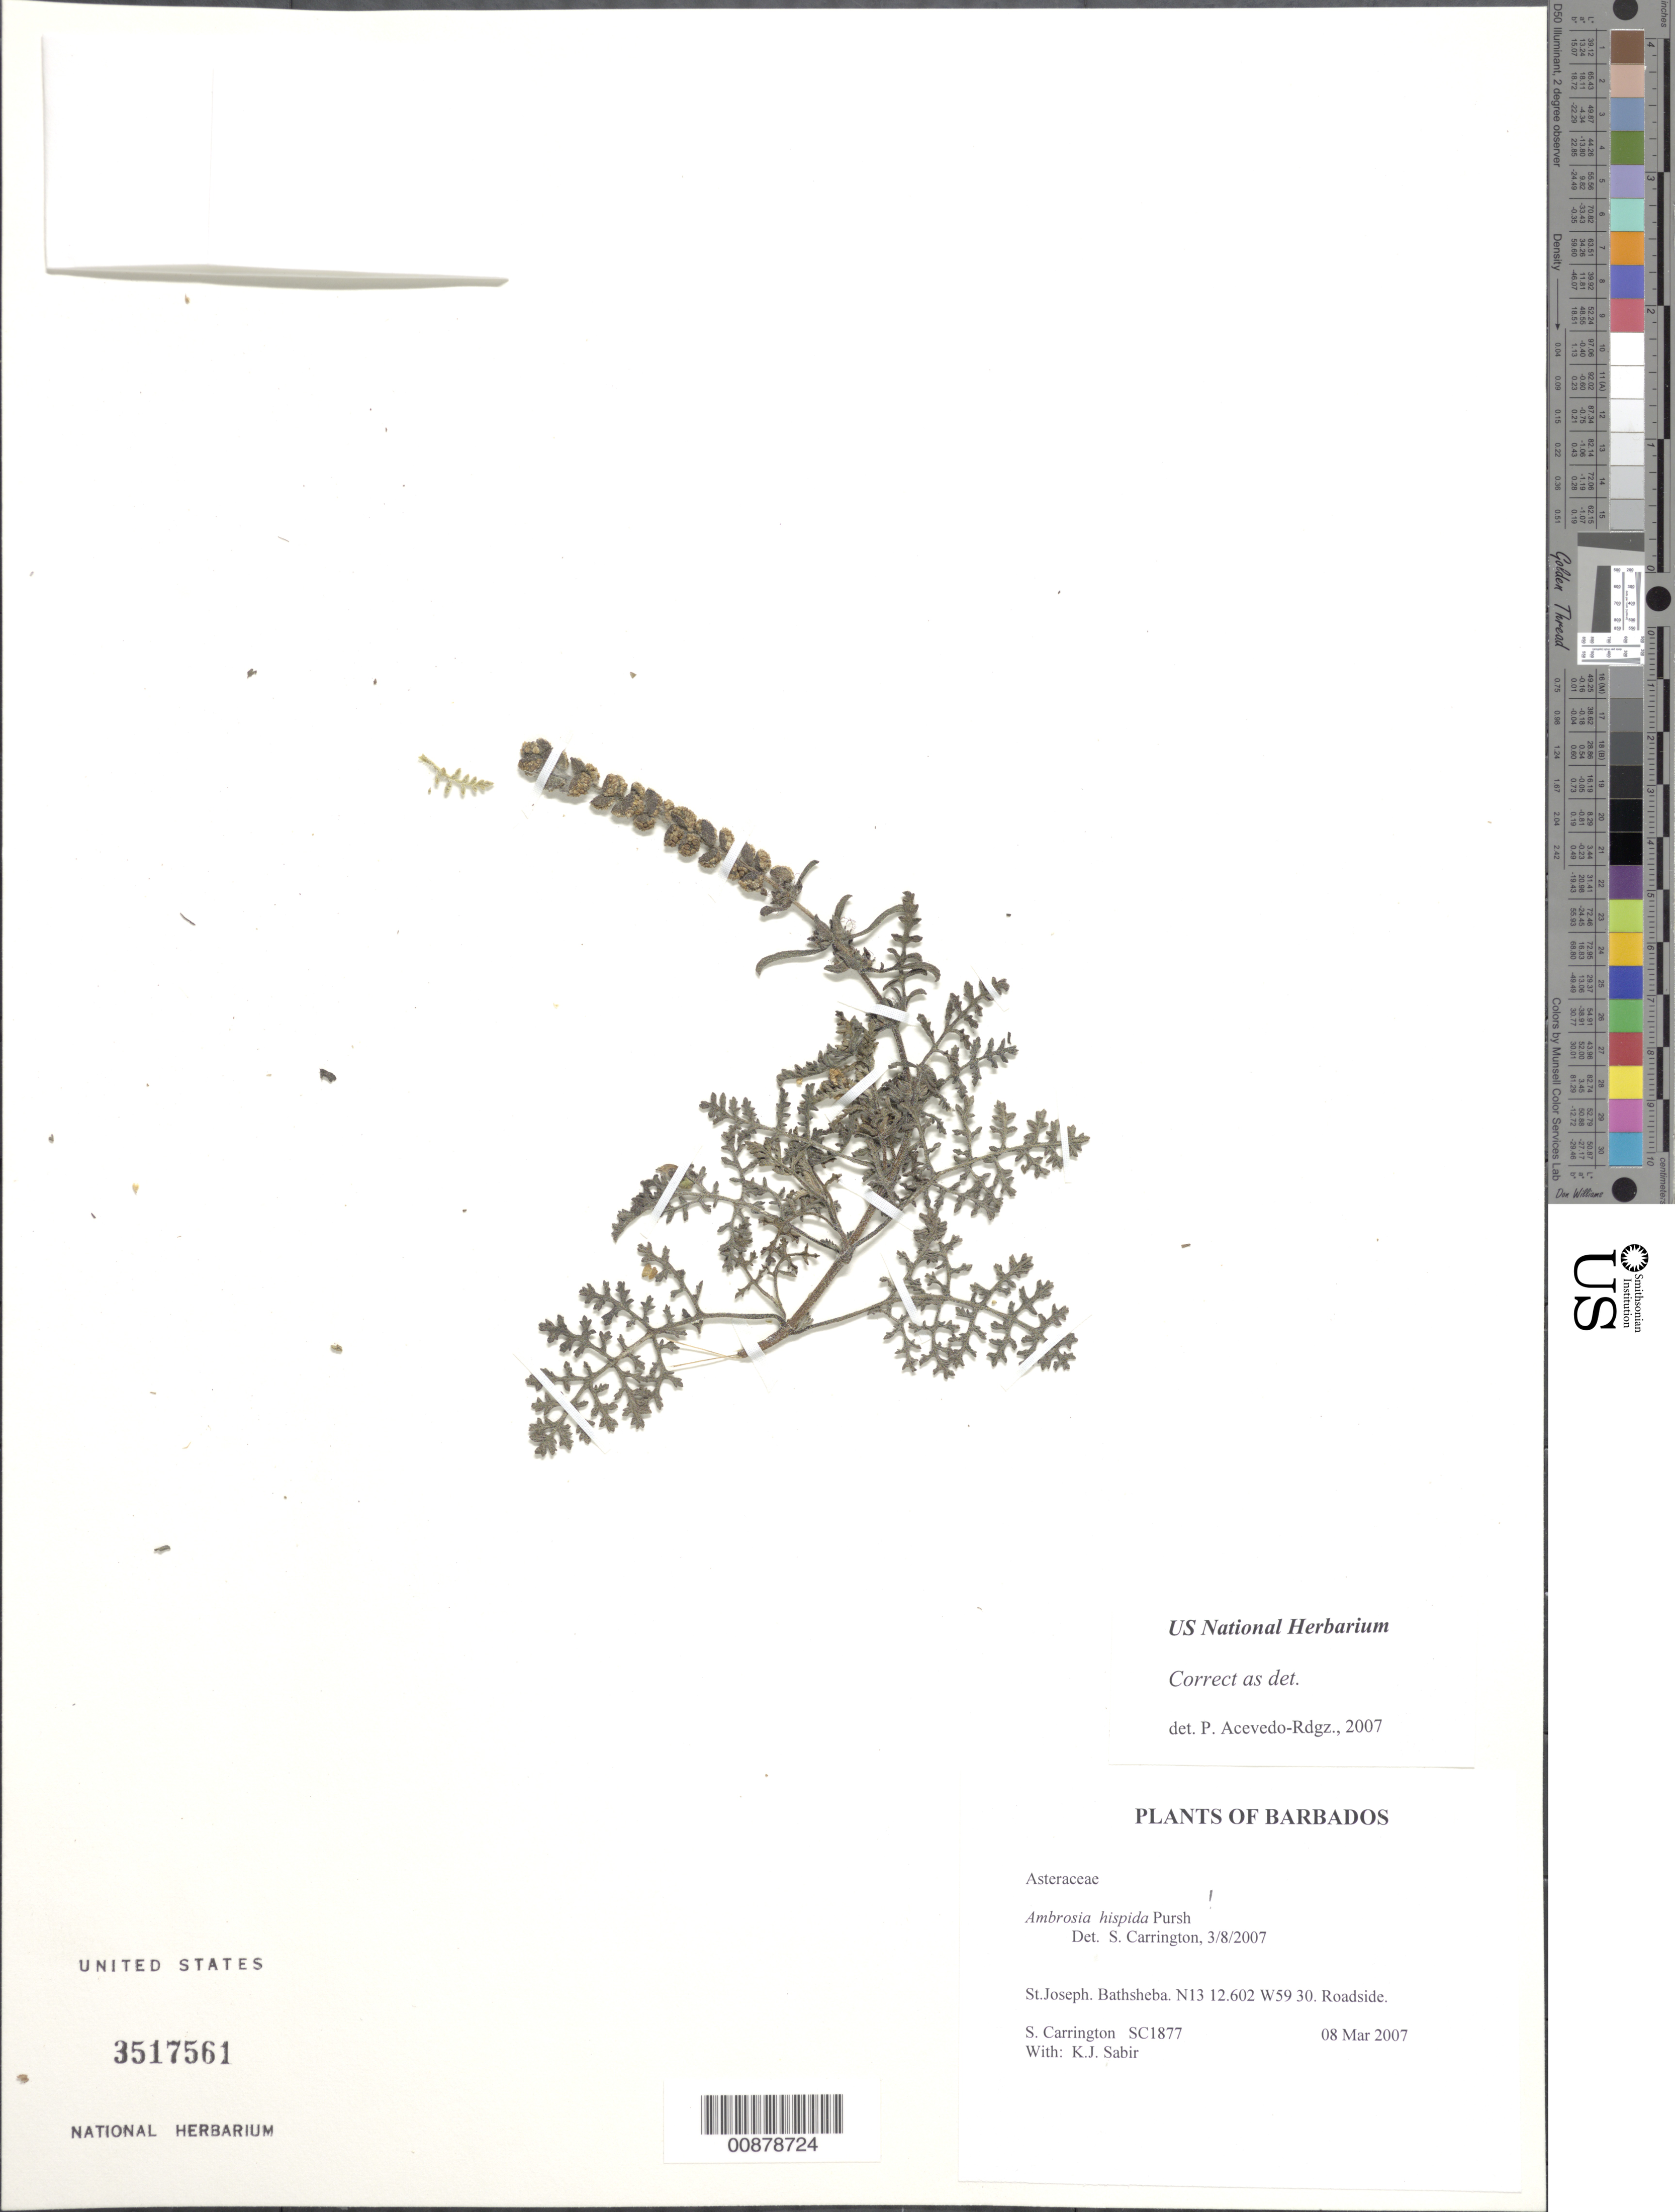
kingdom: Plantae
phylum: Tracheophyta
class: Magnoliopsida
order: Asterales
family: Asteraceae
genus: Ambrosia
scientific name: Ambrosia hispida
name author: Pursh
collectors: C. M. S. Carrington & K. Sabir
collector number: SC 1877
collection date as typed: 08 Mar 2007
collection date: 2007-03-08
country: Barbados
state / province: Saint Joseph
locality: Bathsheba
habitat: Roadside.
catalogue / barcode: US 3517561